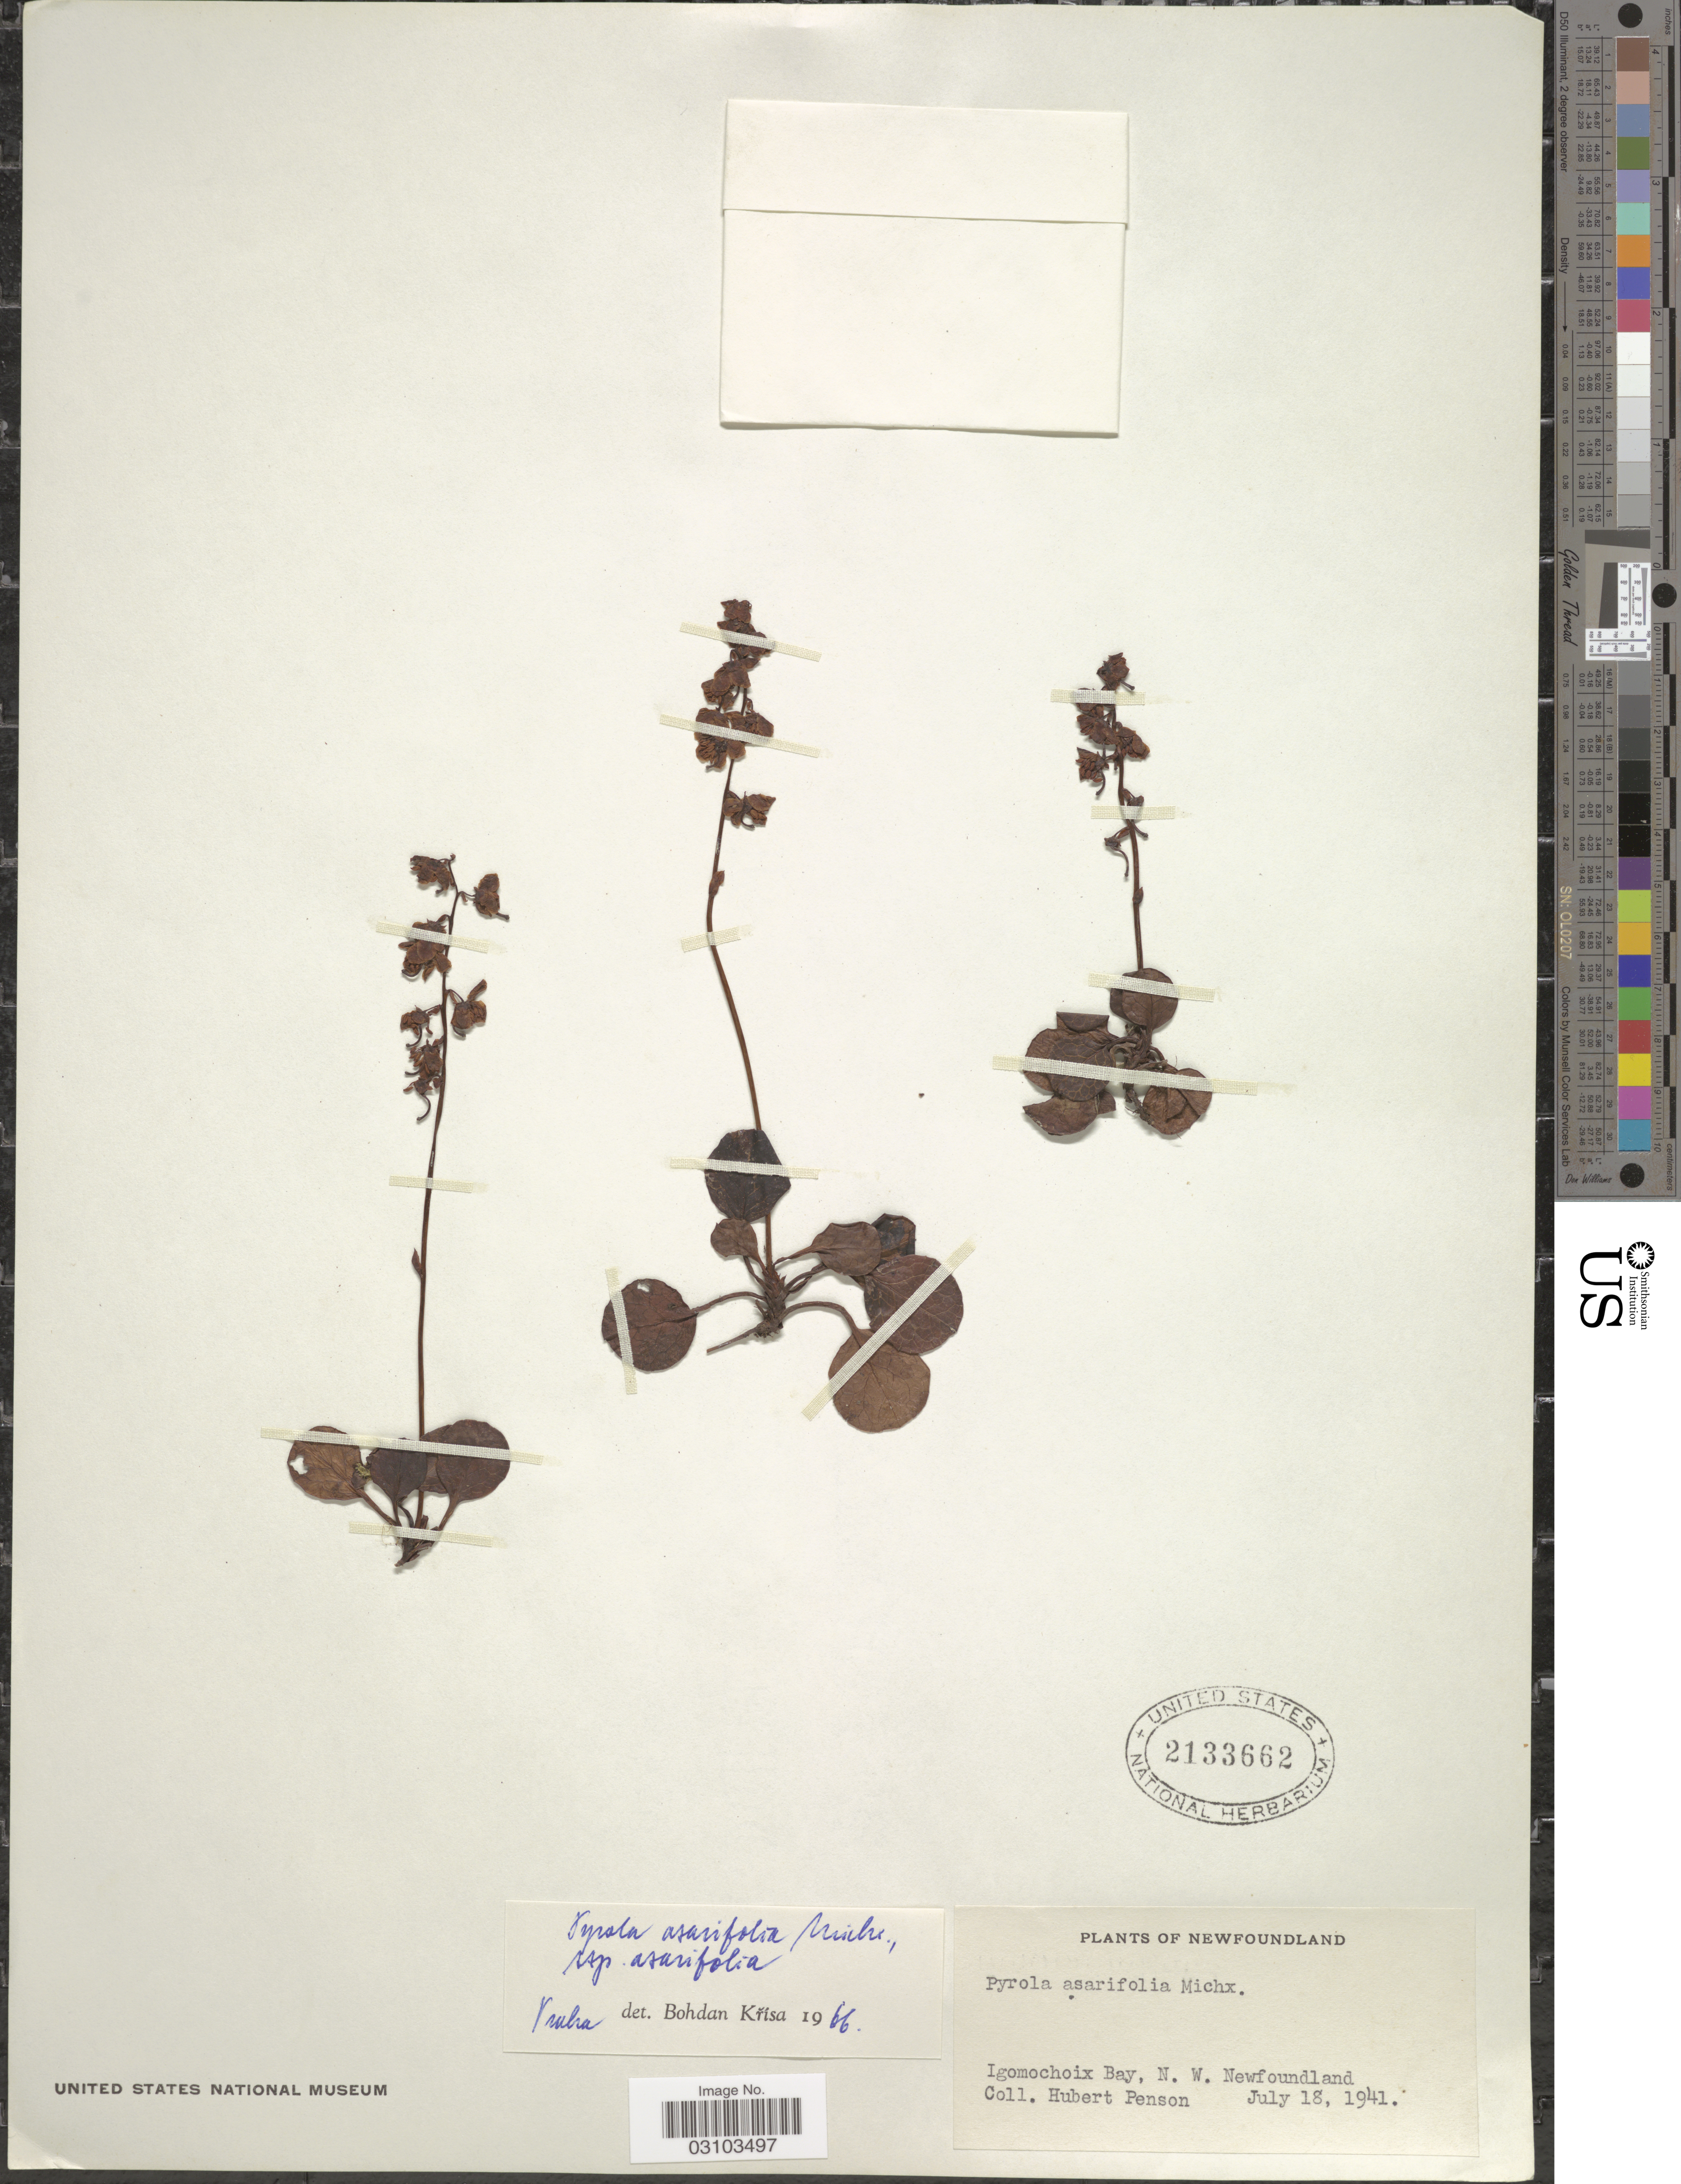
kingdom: Plantae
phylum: Tracheophyta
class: Magnoliopsida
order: Ericales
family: Ericaceae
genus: Pyrola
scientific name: Pyrola asarifolia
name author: Michx.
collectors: H. Penson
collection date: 1941-07-18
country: Canada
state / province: Newfoundland and Labrador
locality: Igomochoix Bay, N.W. Newfoundland.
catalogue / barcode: US 2133662